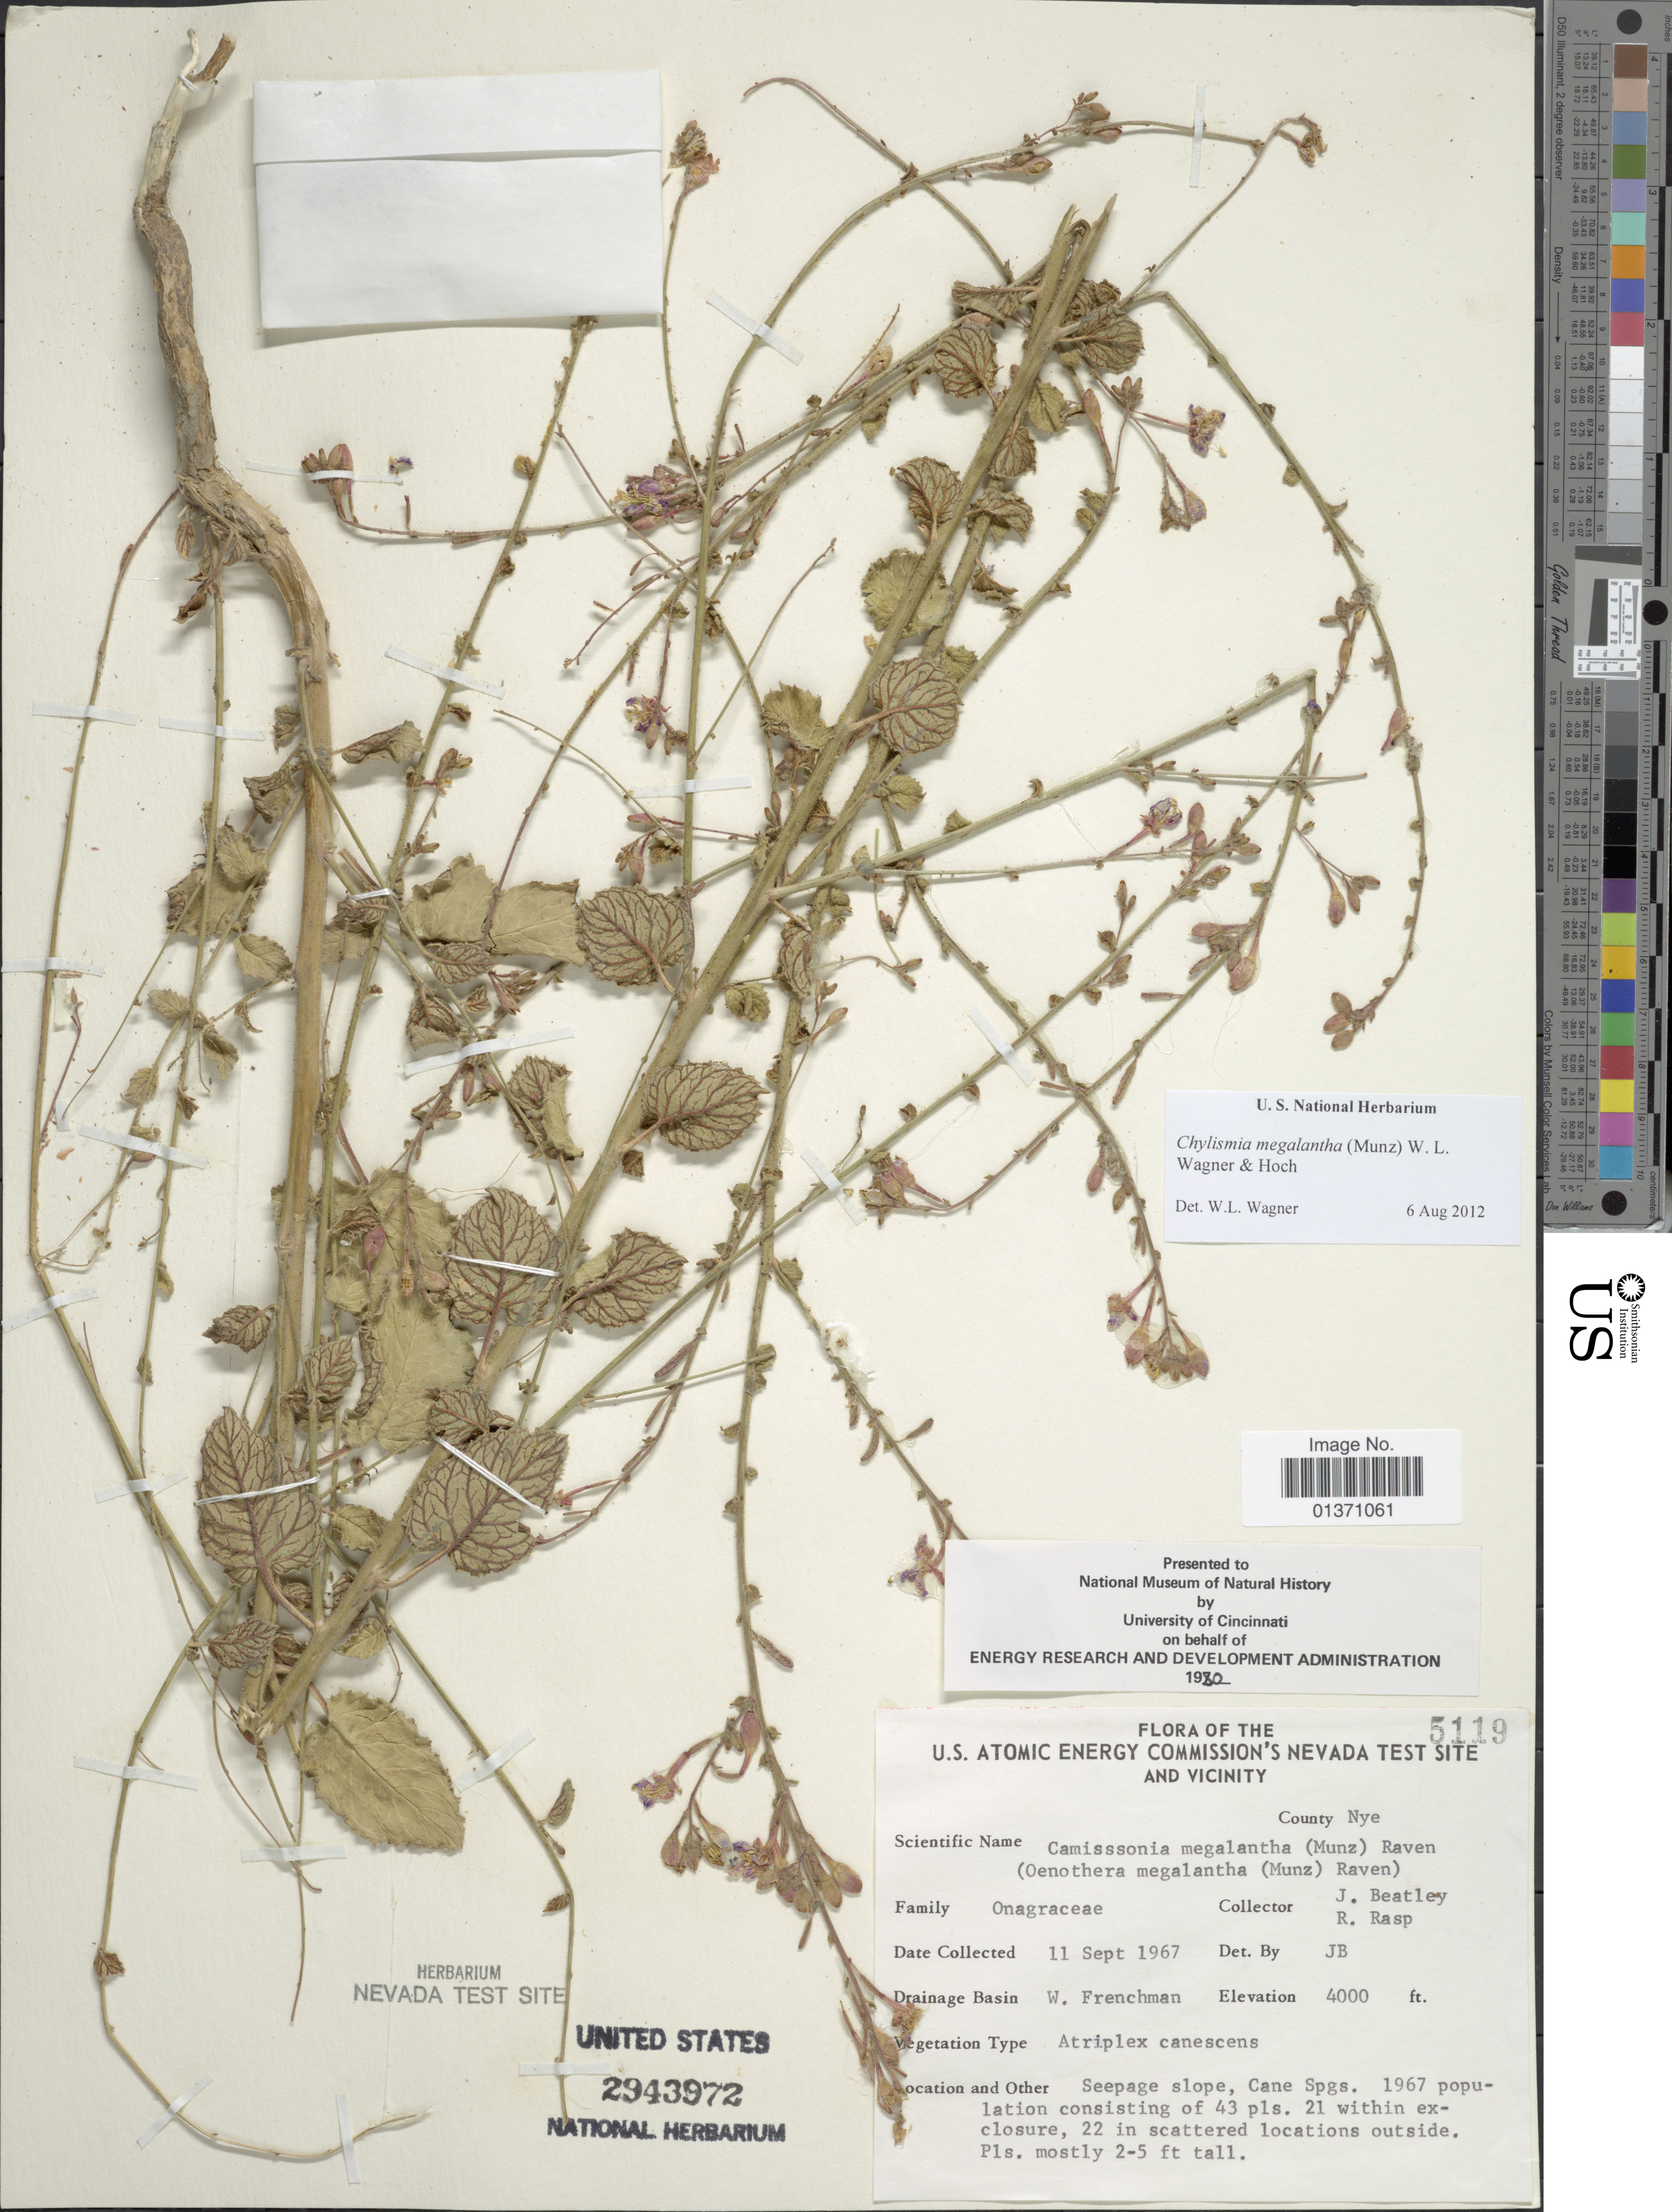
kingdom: Plantae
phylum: Tracheophyta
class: Magnoliopsida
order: Myrtales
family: Onagraceae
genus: Chylismia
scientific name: Chylismia megalantha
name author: (Munz) W.L. Wagner & Hoch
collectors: J. C. Beatley & R. Rasp.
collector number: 5119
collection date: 1967-09-11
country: United States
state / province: Nevada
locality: U. S. Atomic Energy Commission's Nevada Test Site and Vicinity, W. Frenchman, Seepage slope, Cane Spgs, County Nye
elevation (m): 1219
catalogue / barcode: US 2943972